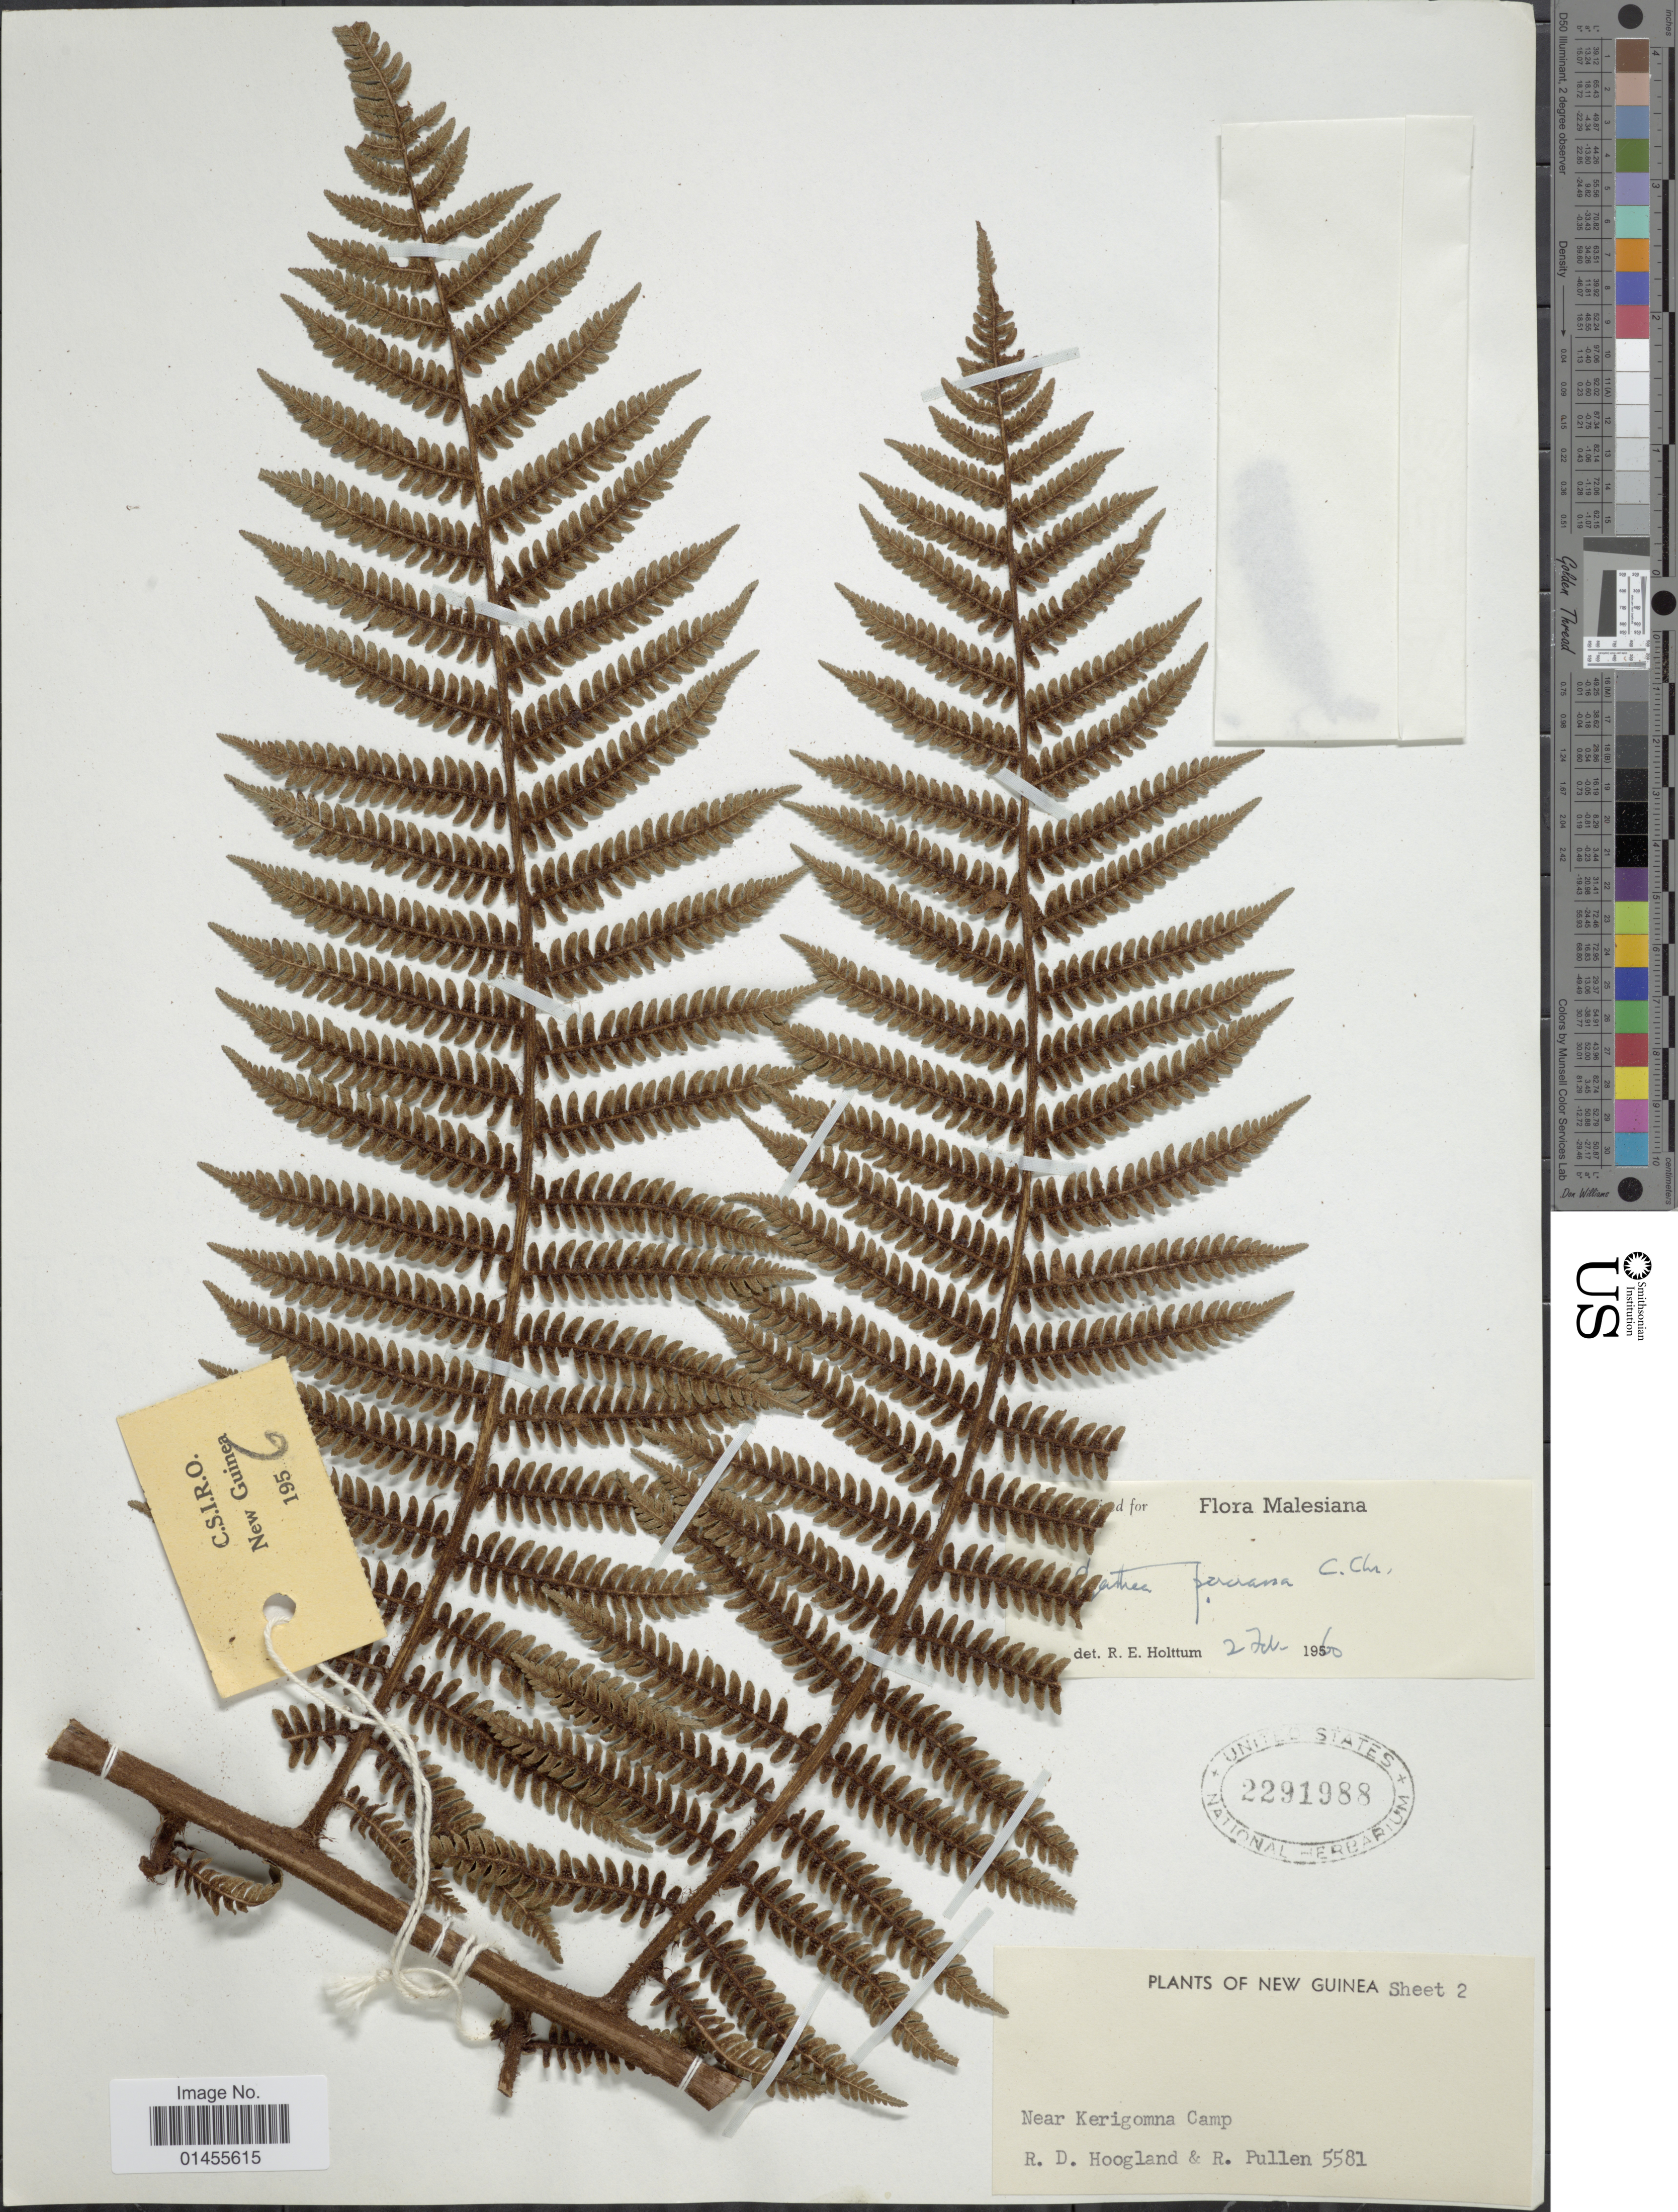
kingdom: Plantae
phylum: Tracheophyta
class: Polypodiopsida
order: Cyatheales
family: Cyatheaceae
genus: Alsophila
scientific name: Alsophila percrassa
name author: (C. Chr.) R.M. Tryon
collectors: R. D. Hoogland & R. Pullen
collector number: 5581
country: Papua New Guinea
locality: New Guinea. Near Kerigomma Camp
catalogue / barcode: US 2291988